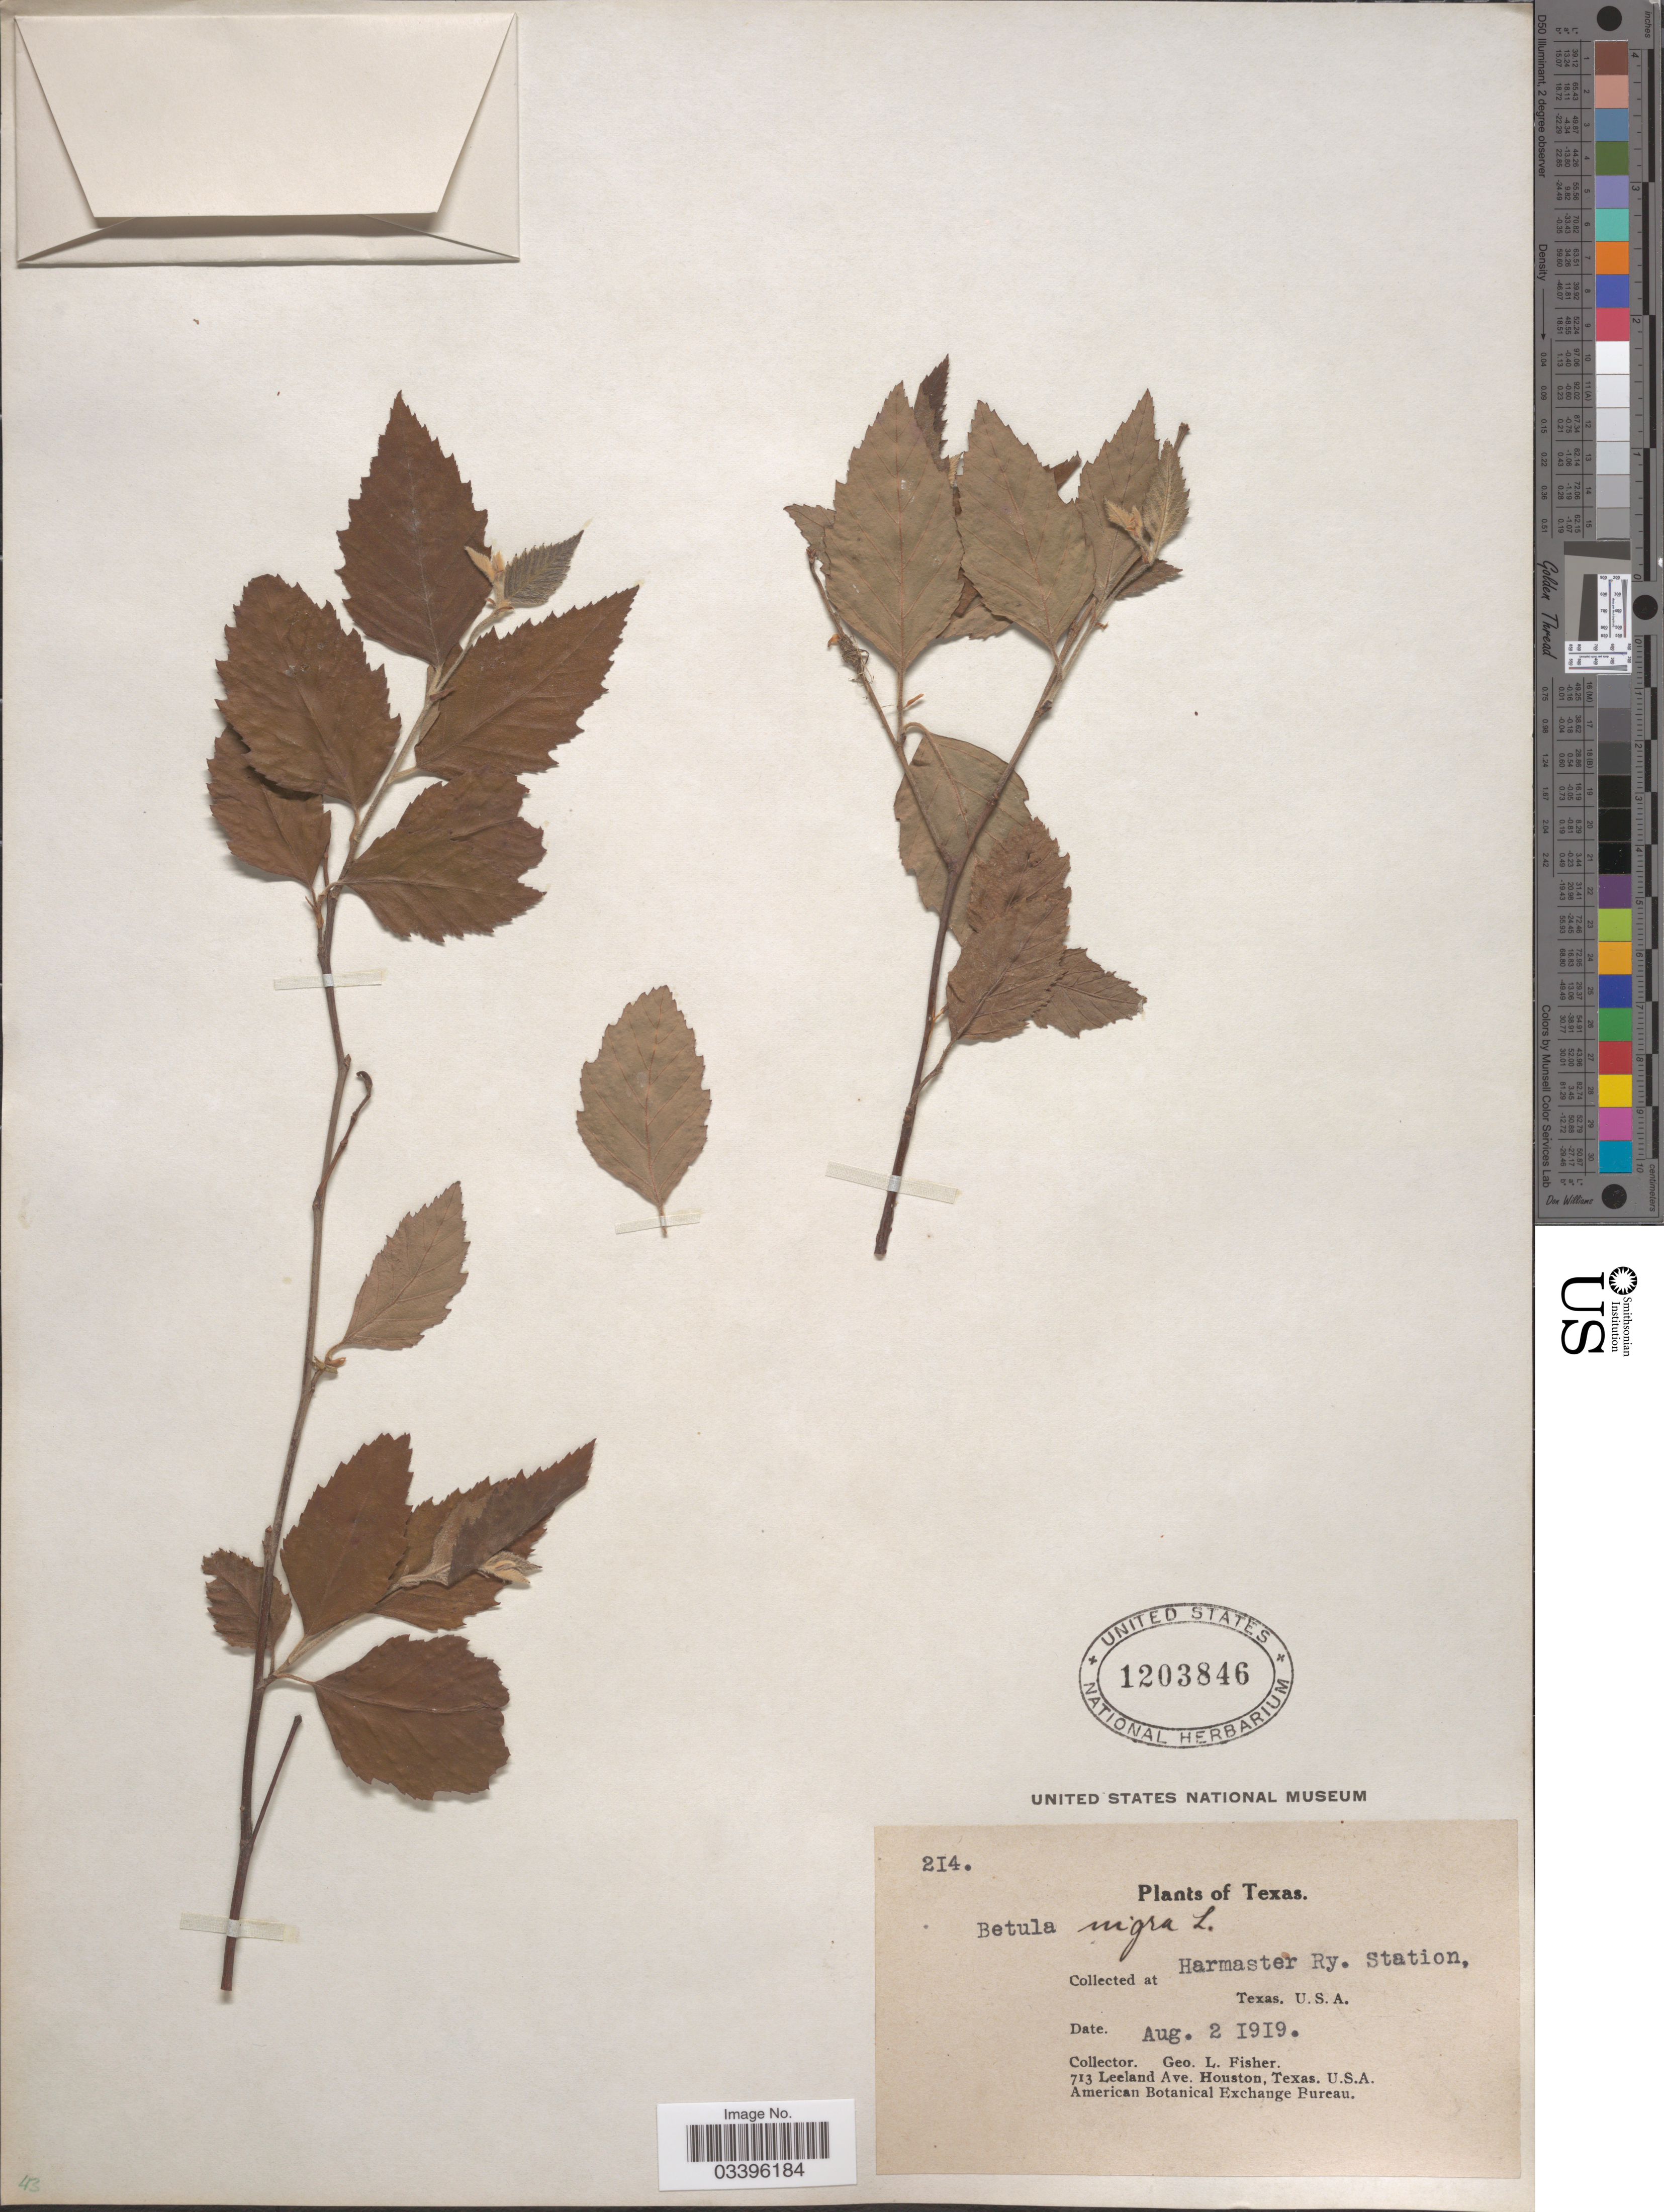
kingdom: Plantae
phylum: Tracheophyta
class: Magnoliopsida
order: Fagales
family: Betulaceae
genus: Betula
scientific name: Betula nigra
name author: L.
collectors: G. L. Fisher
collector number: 214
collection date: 1919-08-02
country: United States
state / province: Texas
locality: Harmaster Ry. Station.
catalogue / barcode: US 1203846